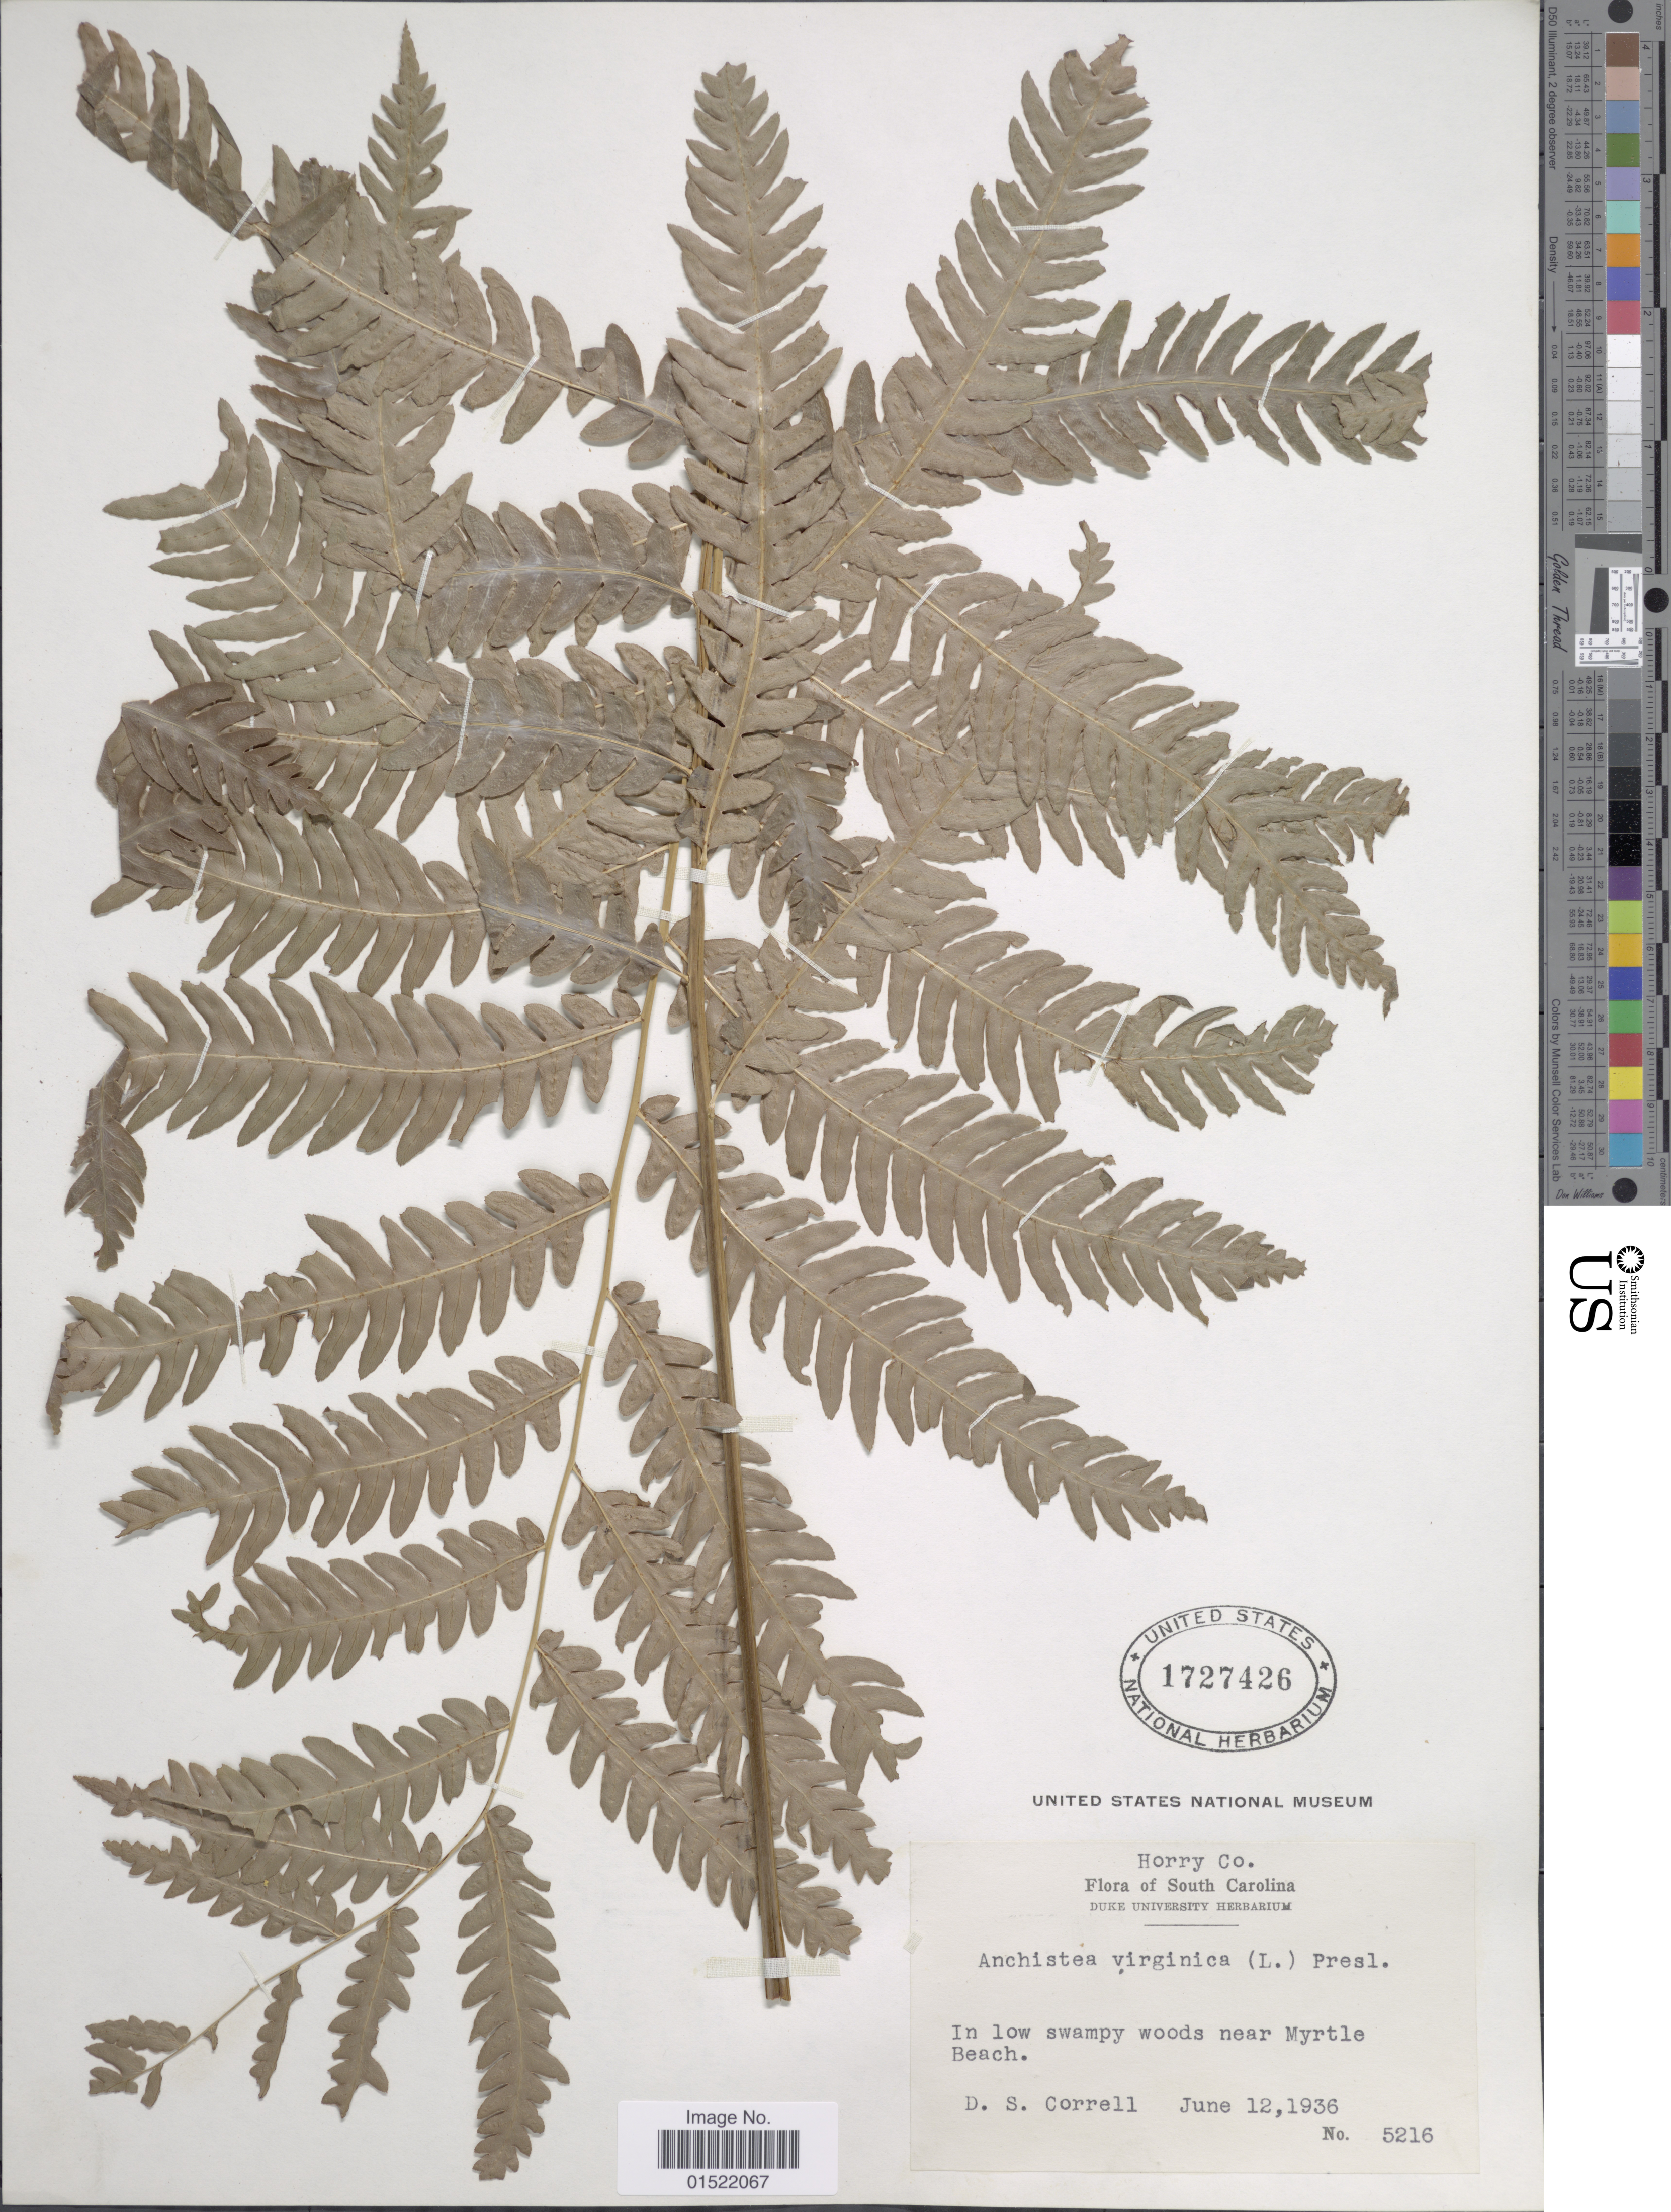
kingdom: Plantae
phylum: Tracheophyta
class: Polypodiopsida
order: Polypodiales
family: Blechnaceae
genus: Woodwardia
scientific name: Woodwardia virginica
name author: (L.) R.M. Sm.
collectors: D. S. Correll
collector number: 5216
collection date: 1936-06-12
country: United States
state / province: South Carolina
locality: Horry Co., near Myrtle Beach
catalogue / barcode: US 1727426